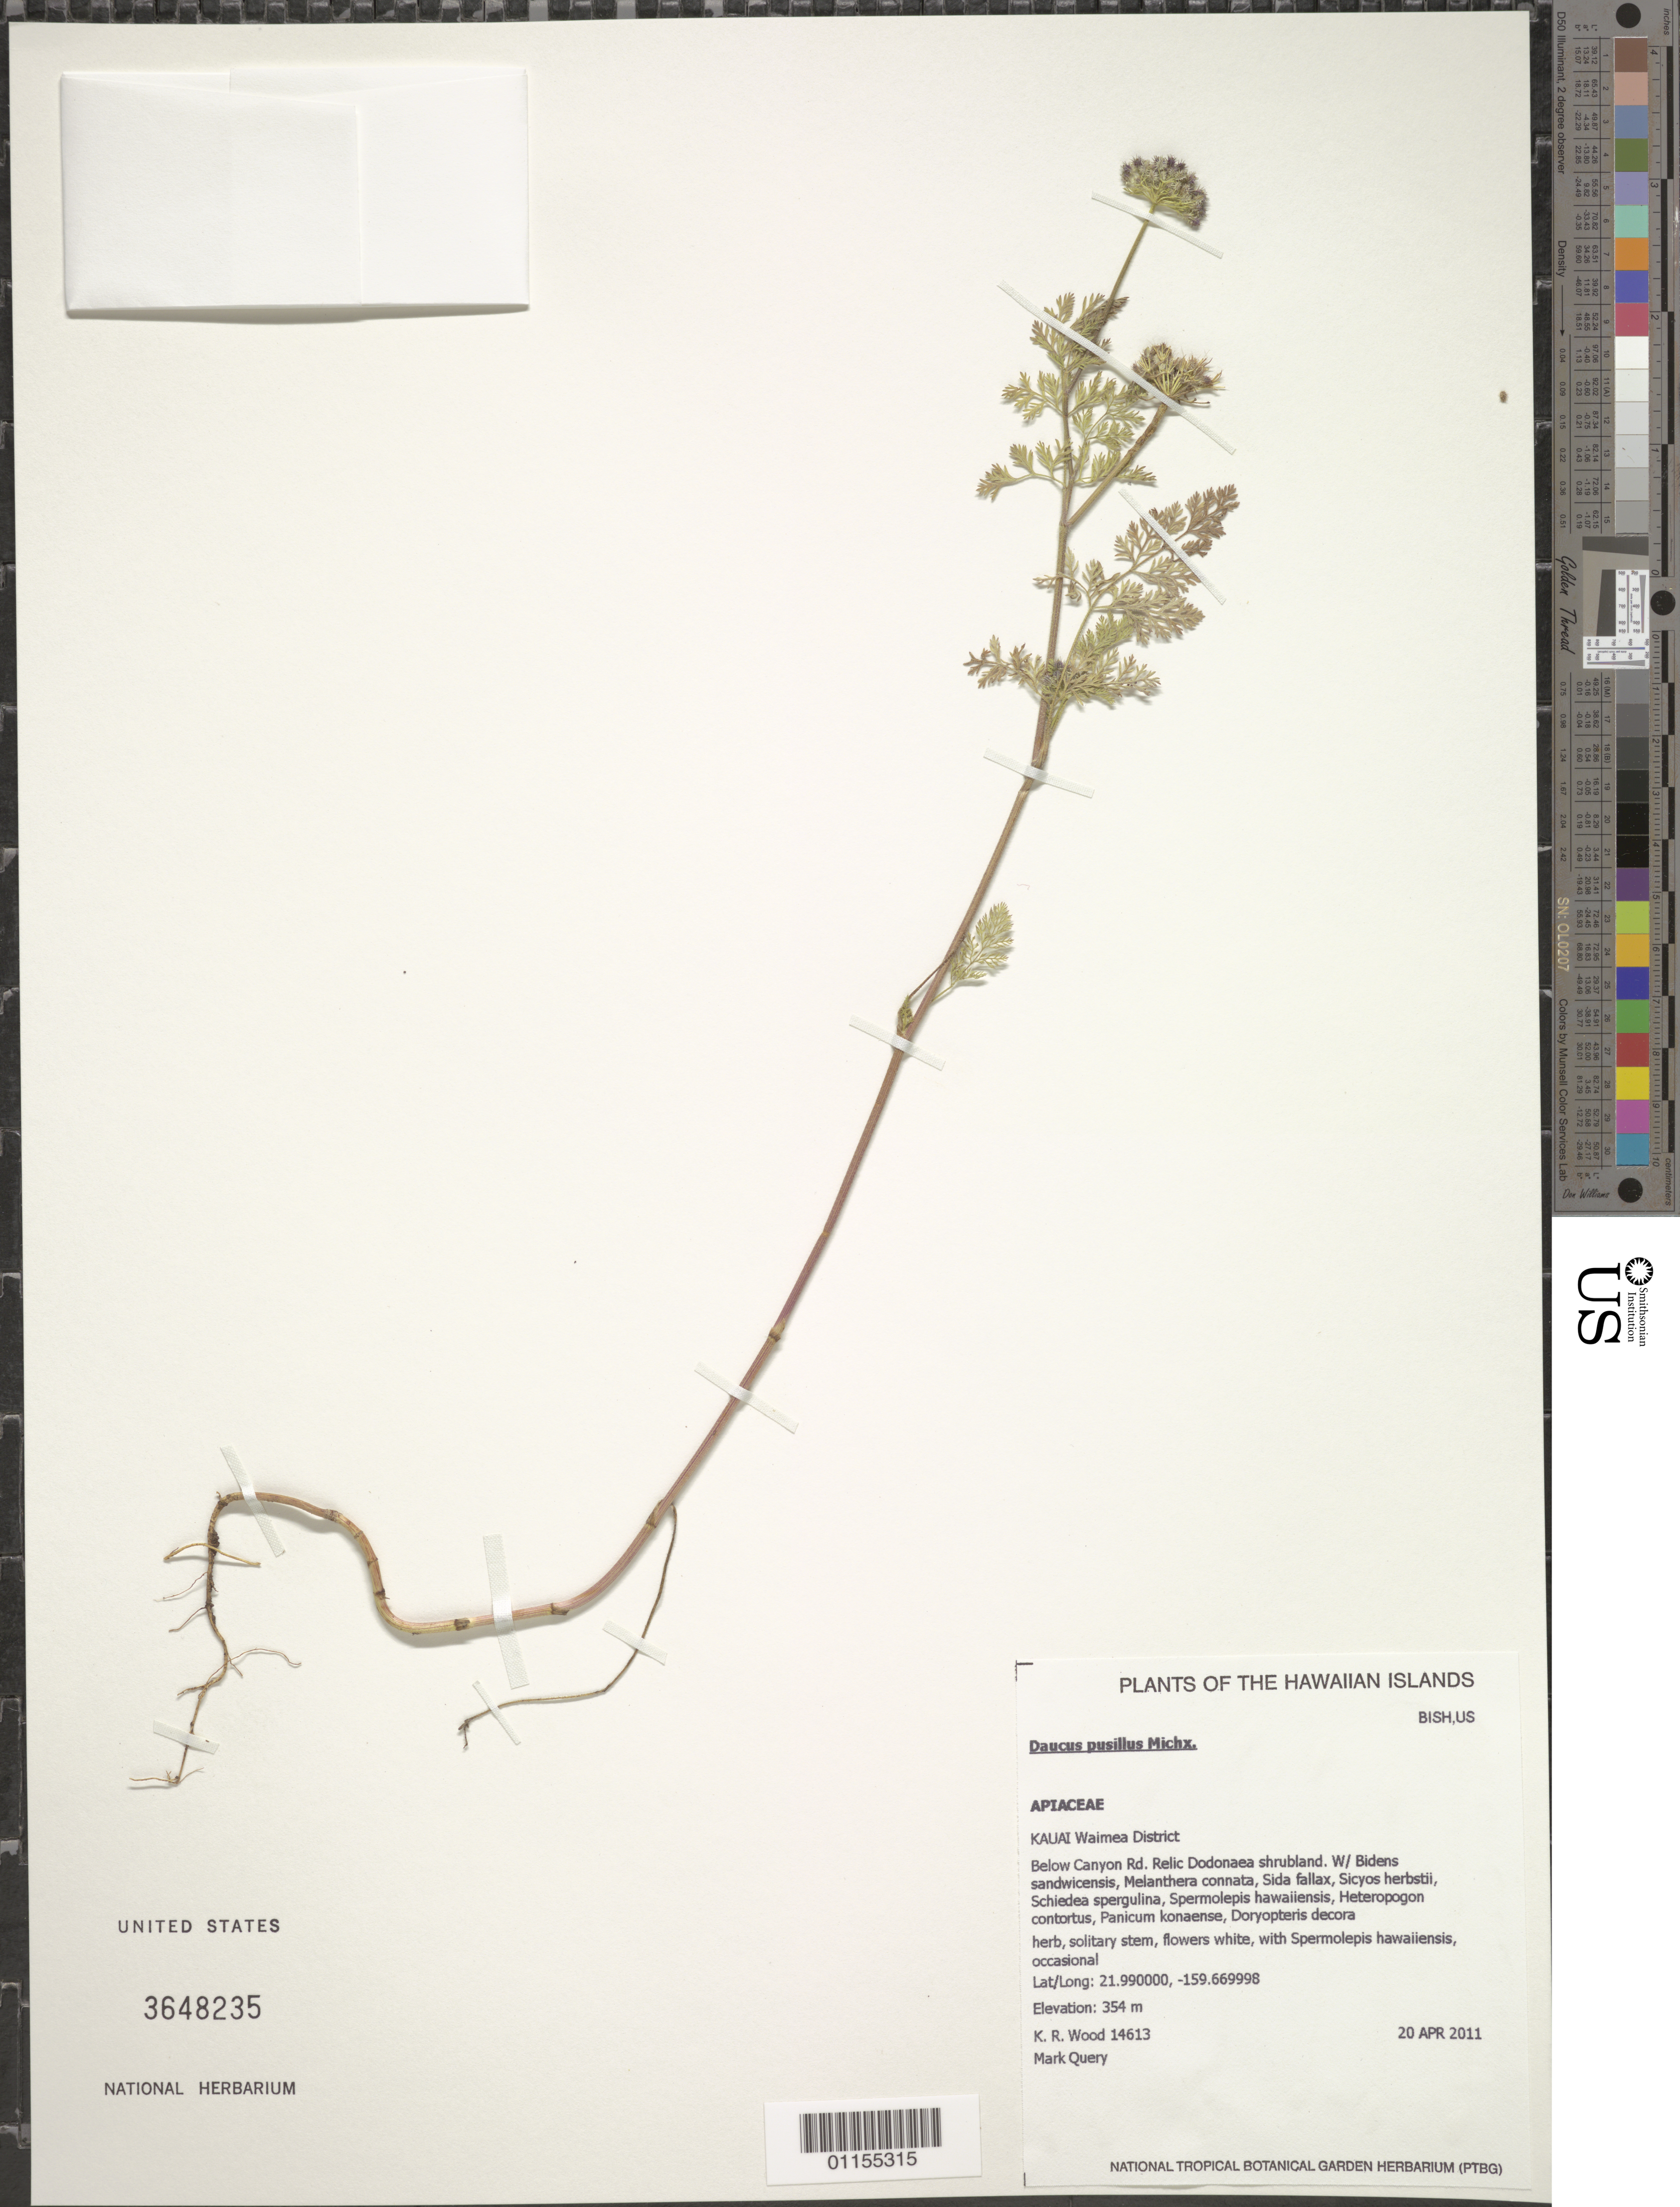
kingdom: Plantae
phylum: Tracheophyta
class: Magnoliopsida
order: Apiales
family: Apiaceae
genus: Daucus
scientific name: Daucus pusillus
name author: Michx.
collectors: K. R. Wood & M. Query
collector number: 14613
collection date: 2011-04-20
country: United States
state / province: Hawaii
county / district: Kauai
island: Kaua'i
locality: Waimea District, below Canyon Road.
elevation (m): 354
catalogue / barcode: US 3648235